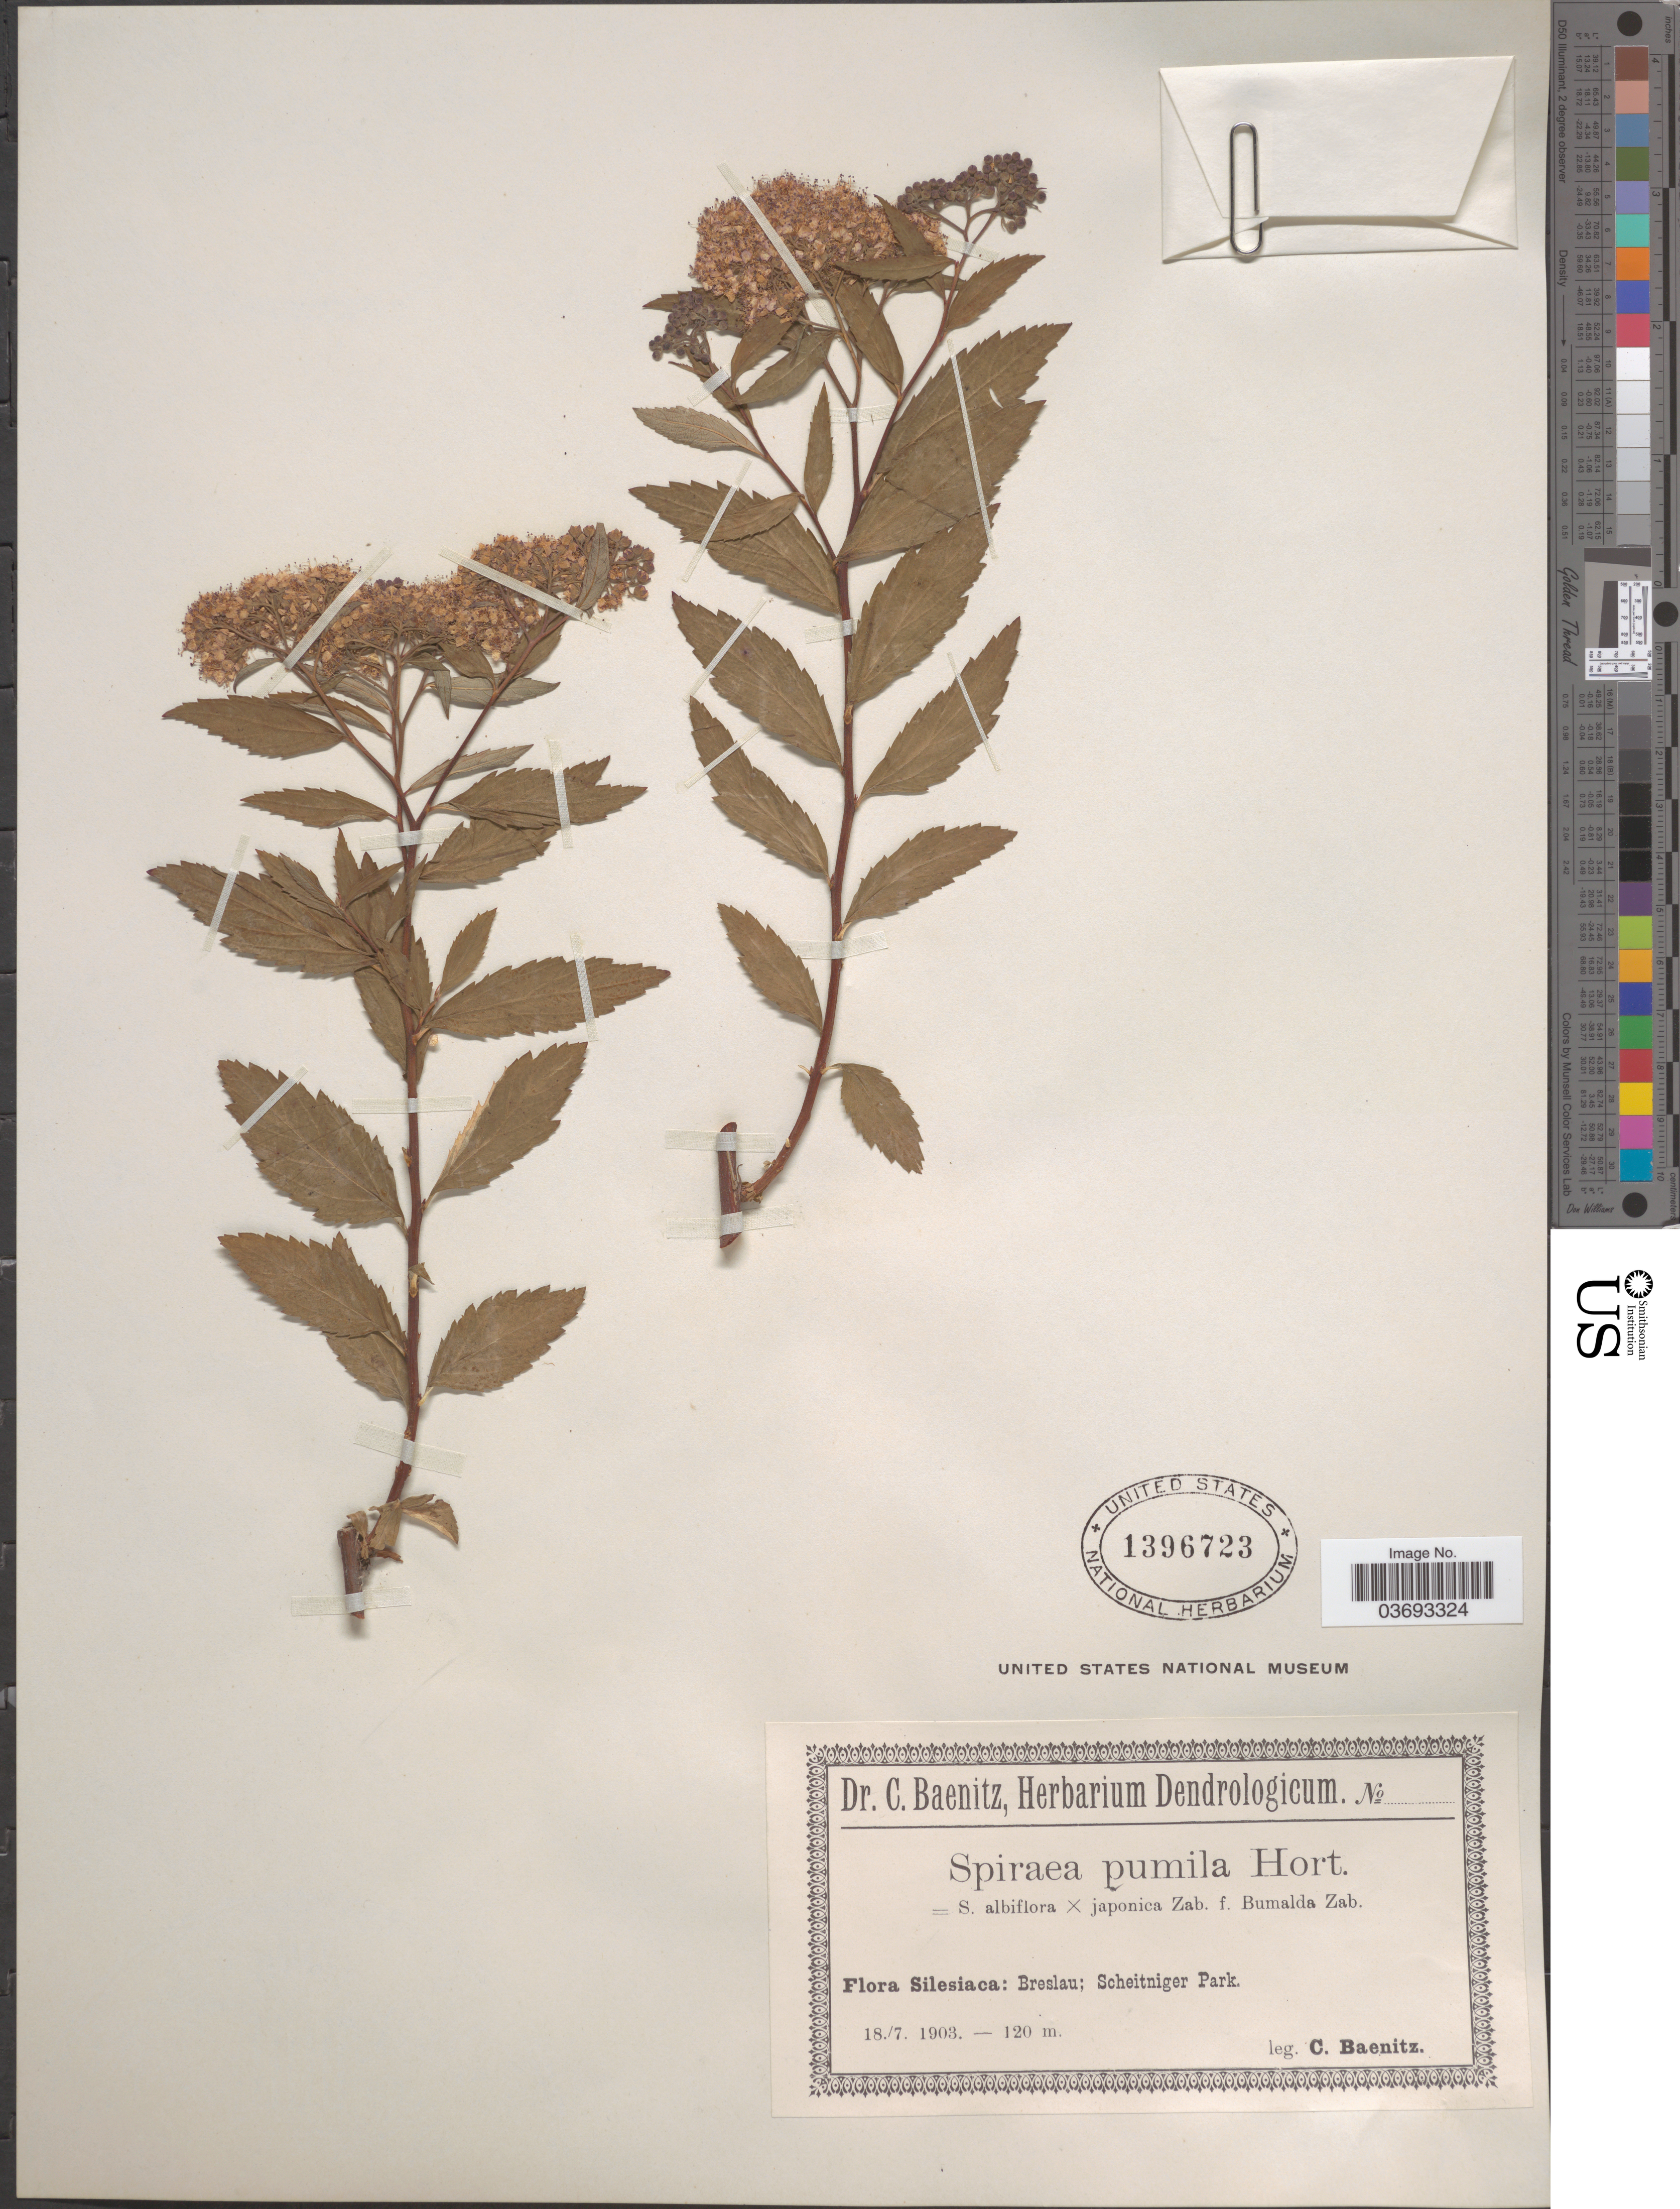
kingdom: Plantae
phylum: Tracheophyta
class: Magnoliopsida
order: Rosales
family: Rosaceae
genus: Spiraea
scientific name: Spiraea pumila hort.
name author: Zabel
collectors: C. G. Baenitz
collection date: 1903-07-18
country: Poland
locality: Silesiaca: Breslau; Scheitniger Park.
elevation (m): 120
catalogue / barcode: US 1396723